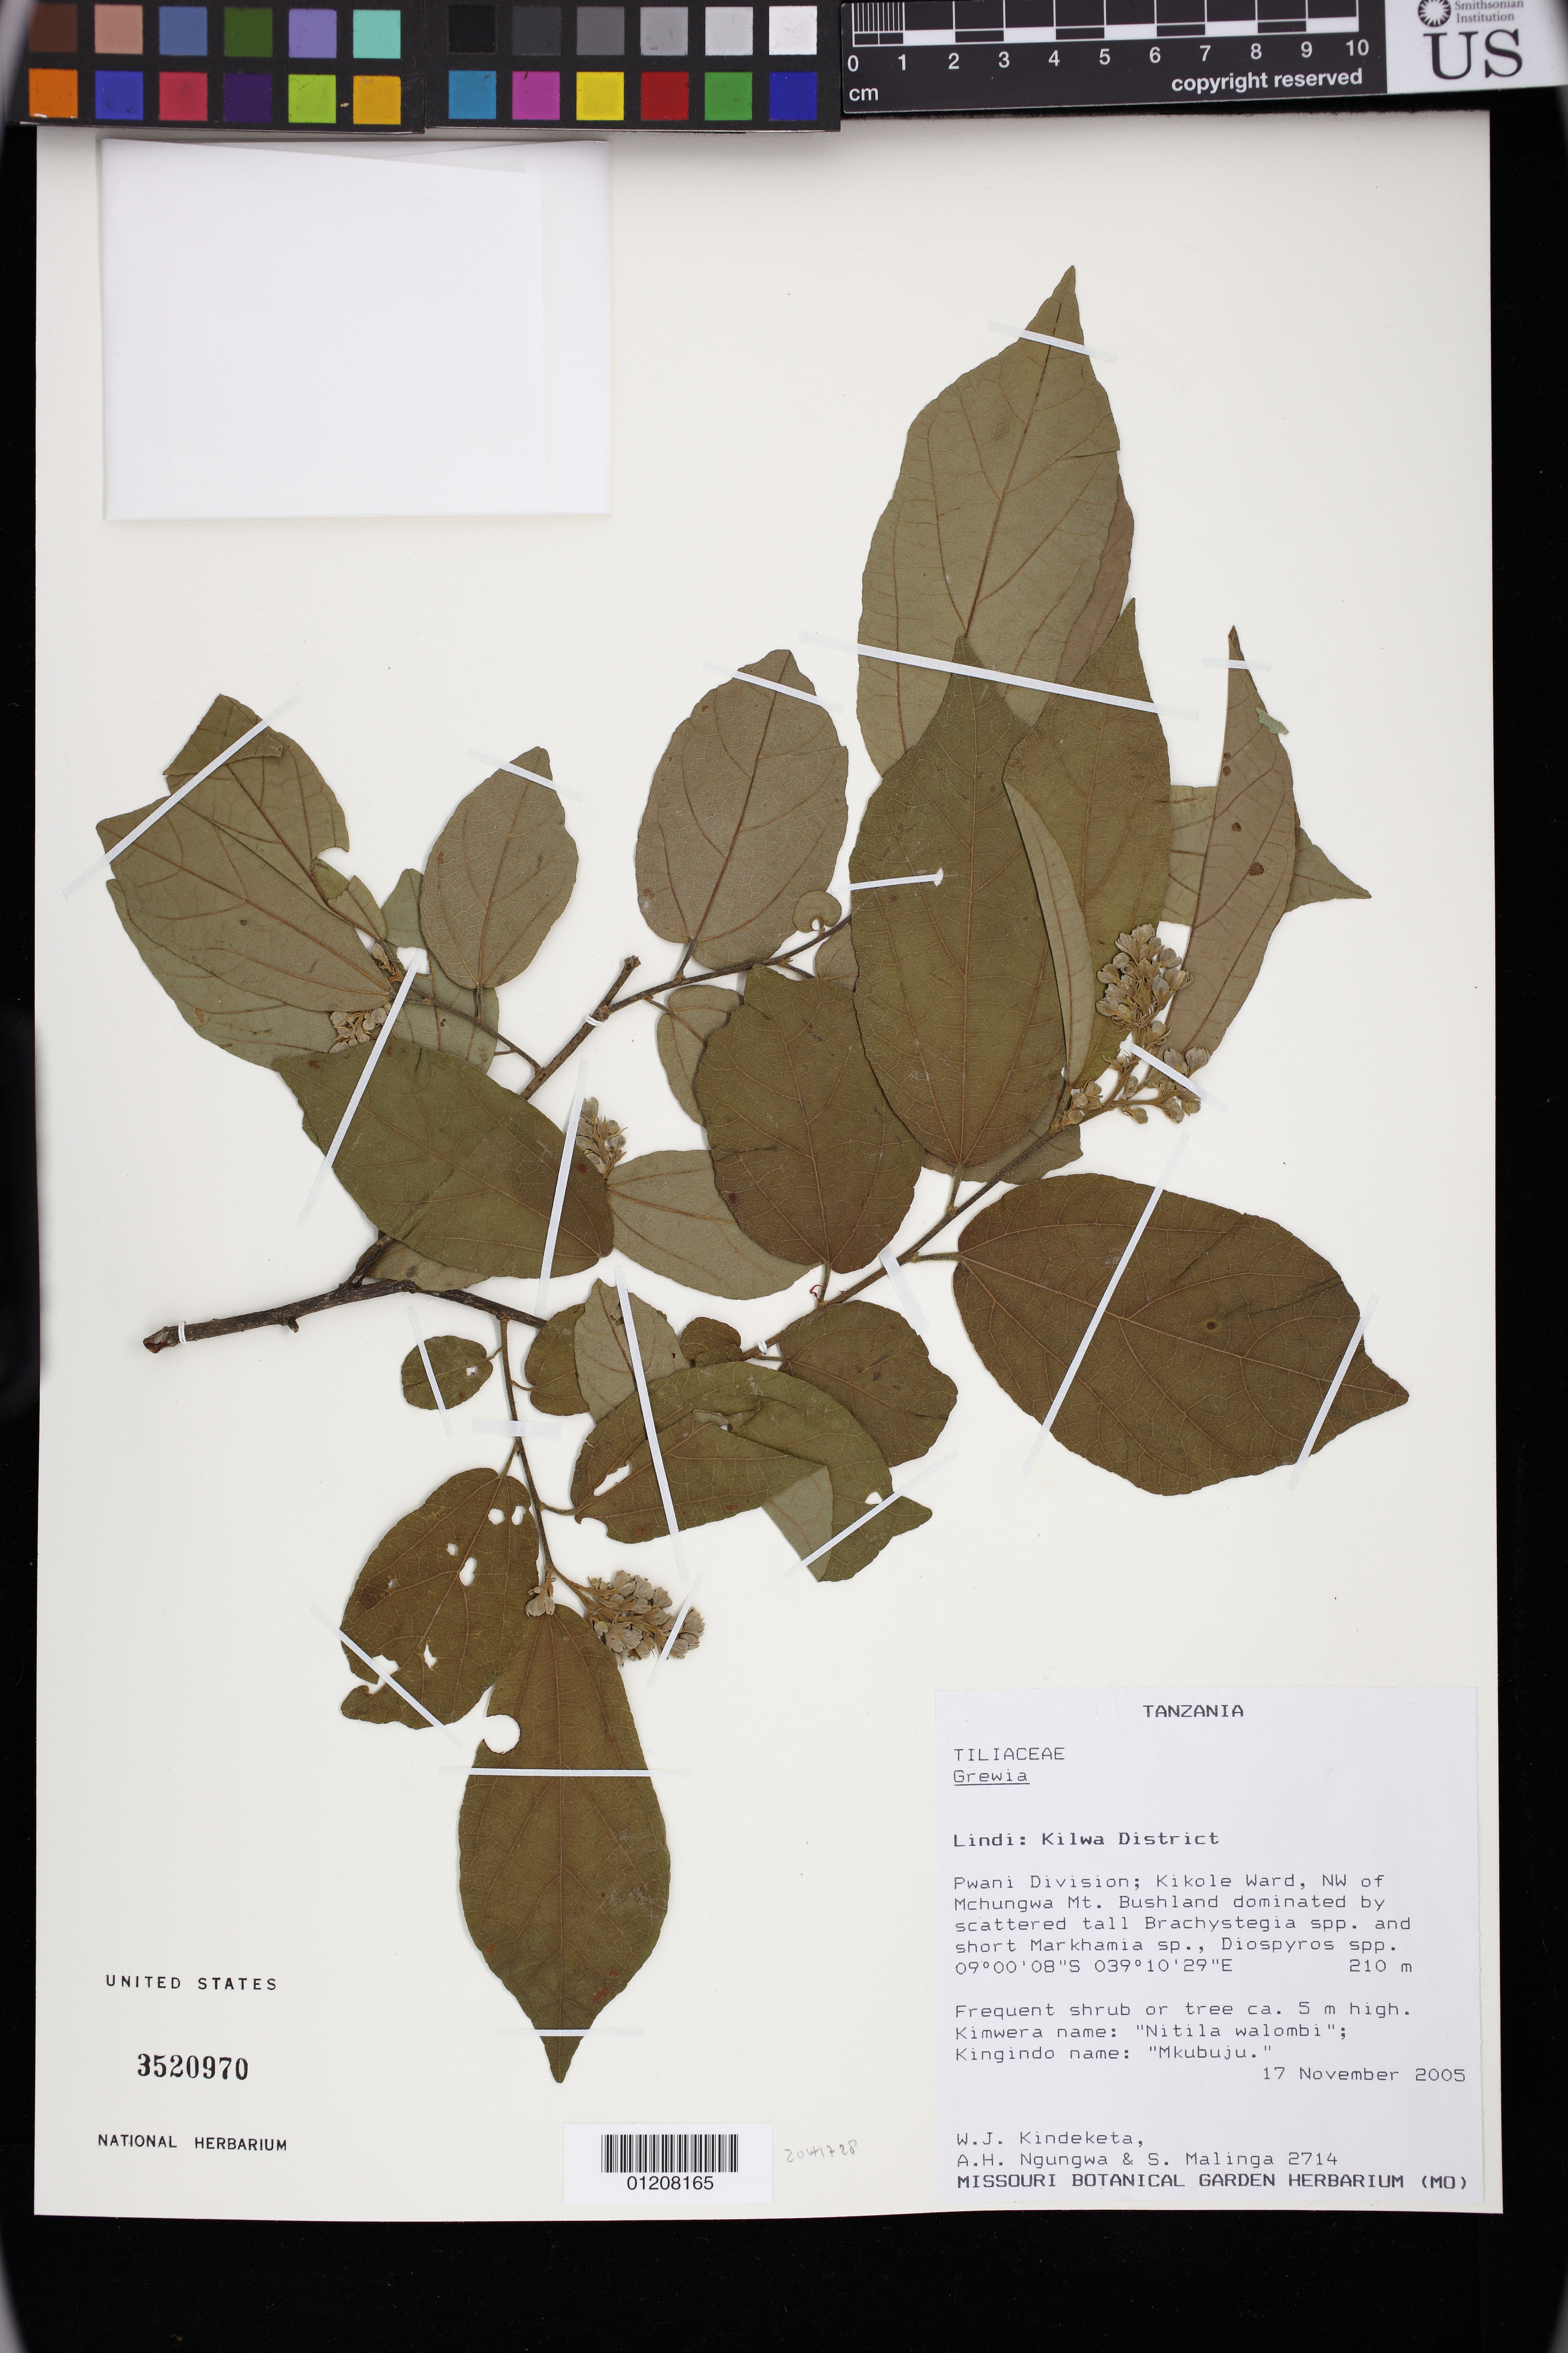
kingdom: Plantae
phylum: Tracheophyta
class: Magnoliopsida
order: Malvales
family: Malvaceae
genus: Microcos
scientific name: Microcos conocarpa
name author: Burret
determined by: Dorr, L. J., (BOT), Smithsonian Institution - National Museum of Natural History (UNITED STATES)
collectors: W. J. Kindeketa, A. Ngungwa & P. Malinga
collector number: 2714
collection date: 2005-11-17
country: Tanzania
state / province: Lindi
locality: Kilwa District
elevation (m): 210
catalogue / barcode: US 3520970